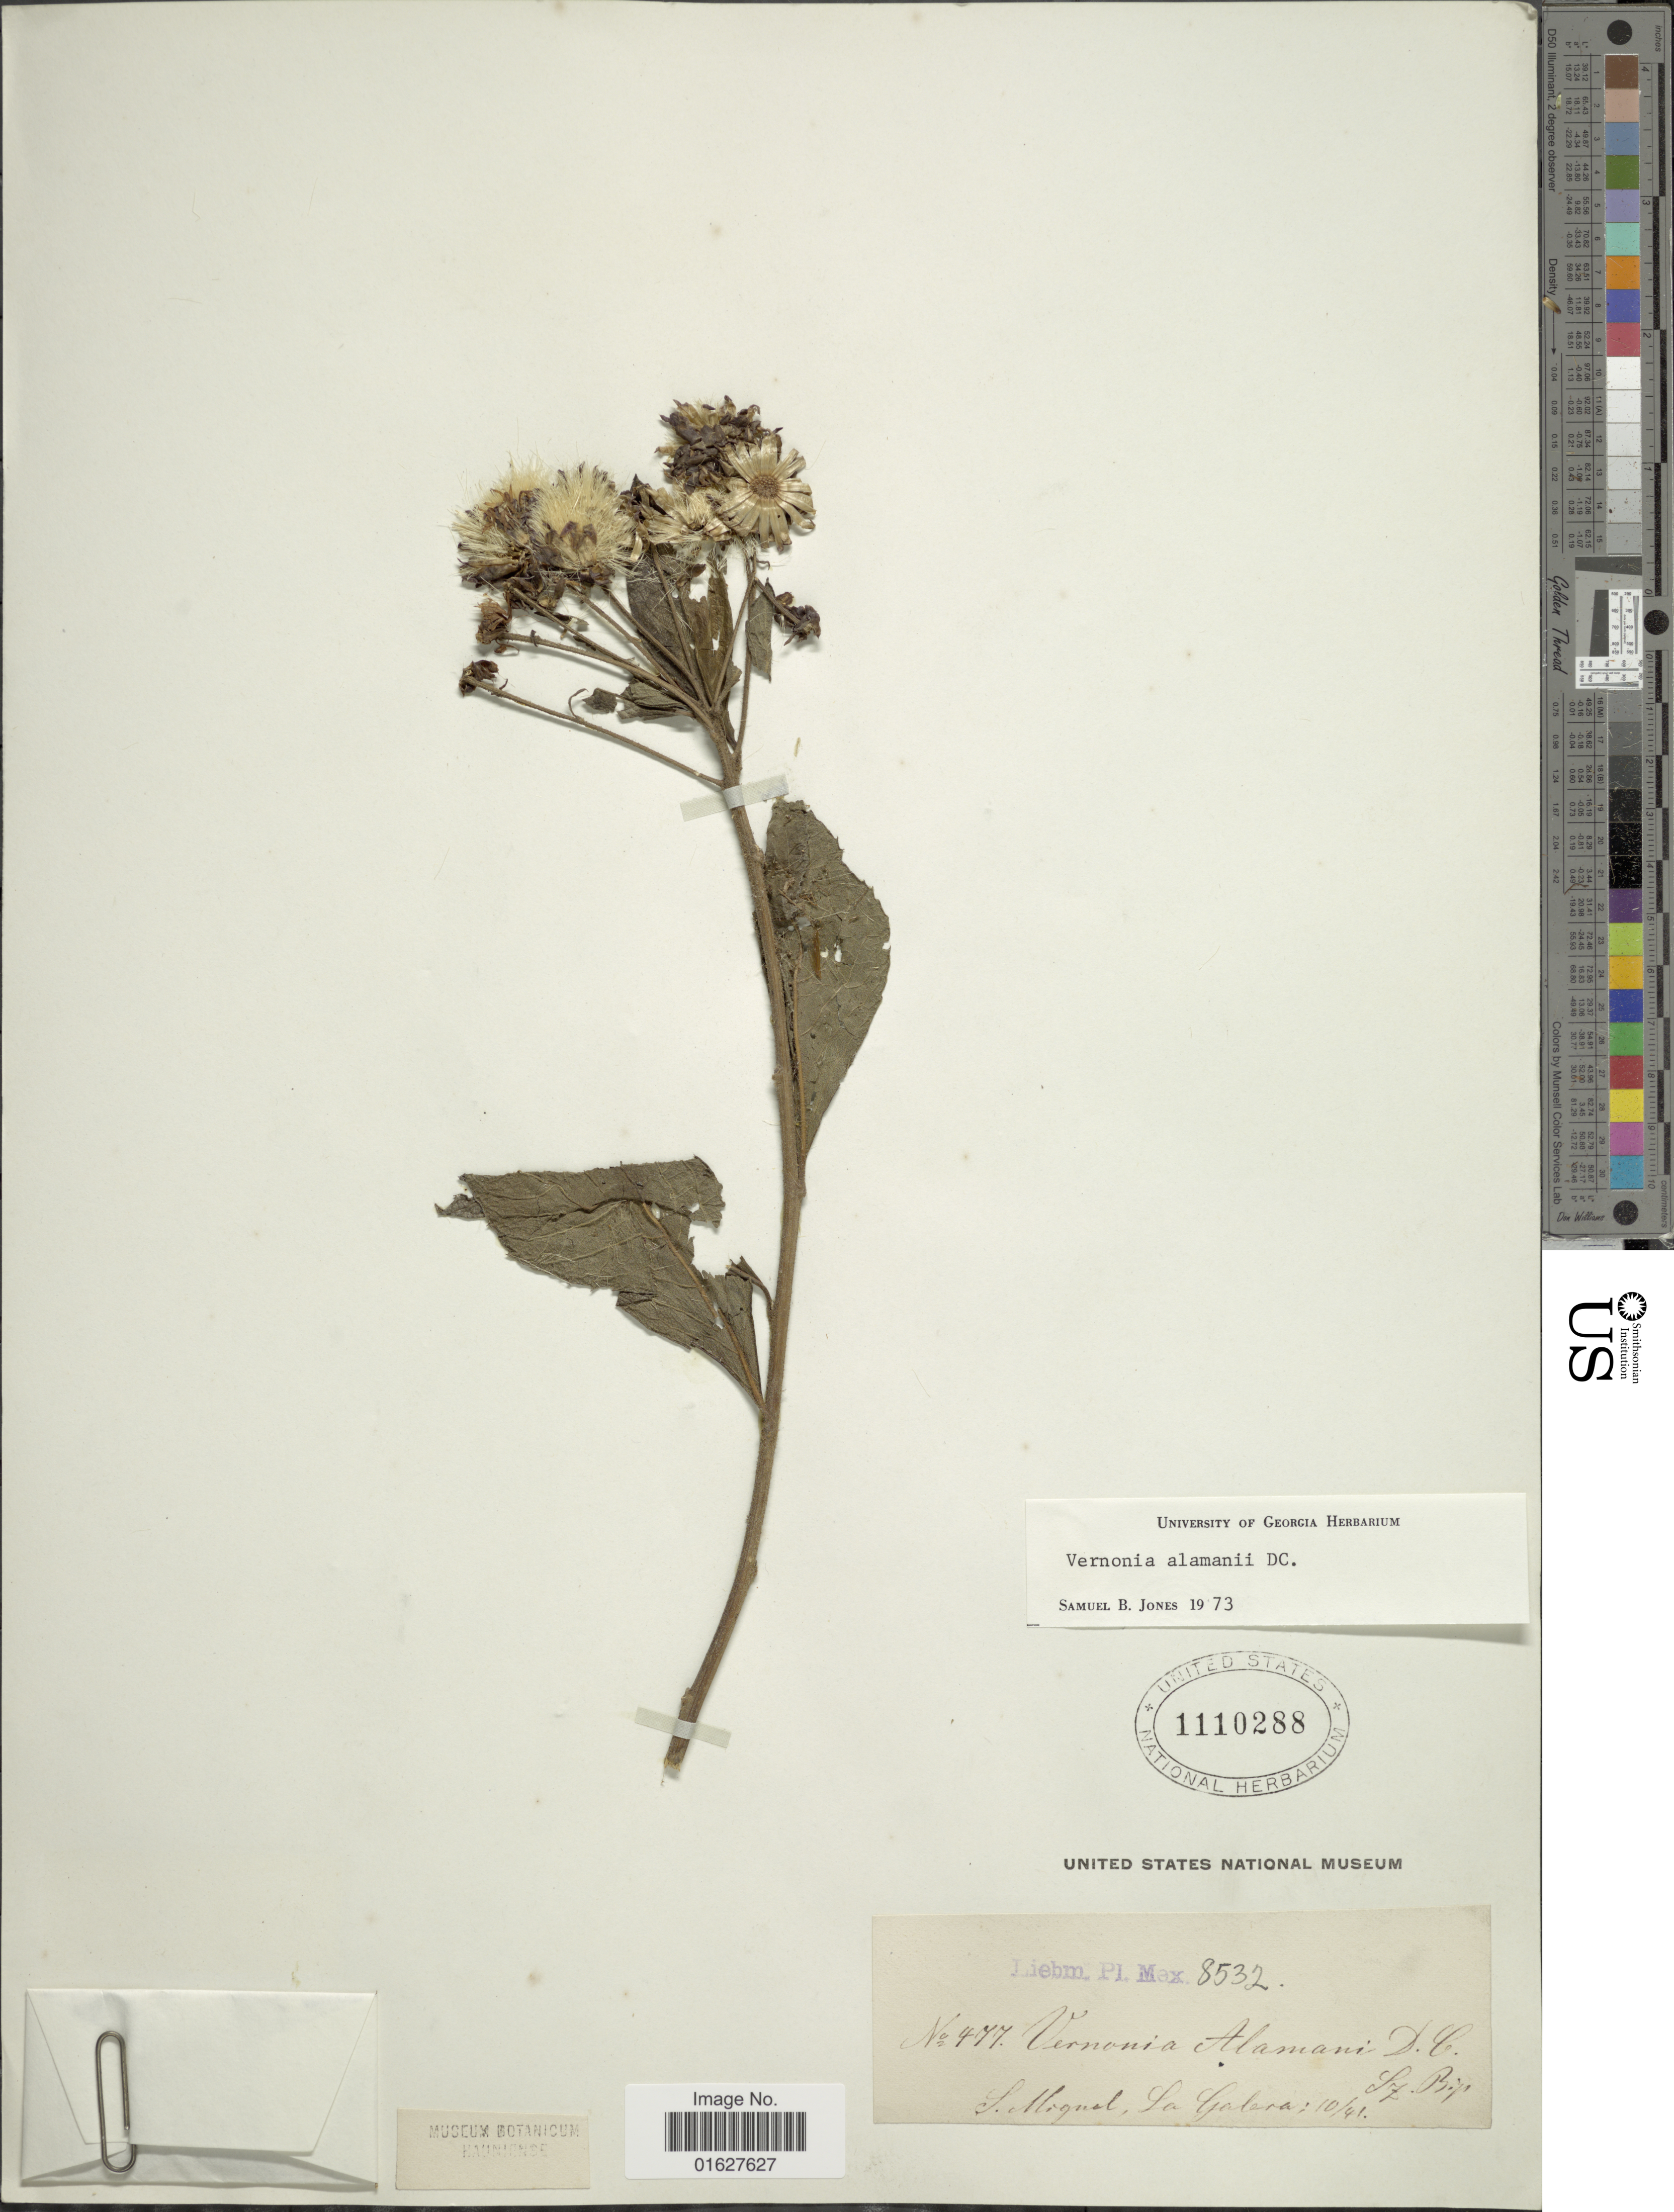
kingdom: Plantae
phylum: Tracheophyta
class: Magnoliopsida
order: Asterales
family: Asteraceae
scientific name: Vickianthus alamanii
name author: (DC.) H. Rob.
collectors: Liebman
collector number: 8532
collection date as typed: Transcribed d/m/y: /10/41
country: Mexico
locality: Mex. S. Miguel, La Gatera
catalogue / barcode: US 1110288